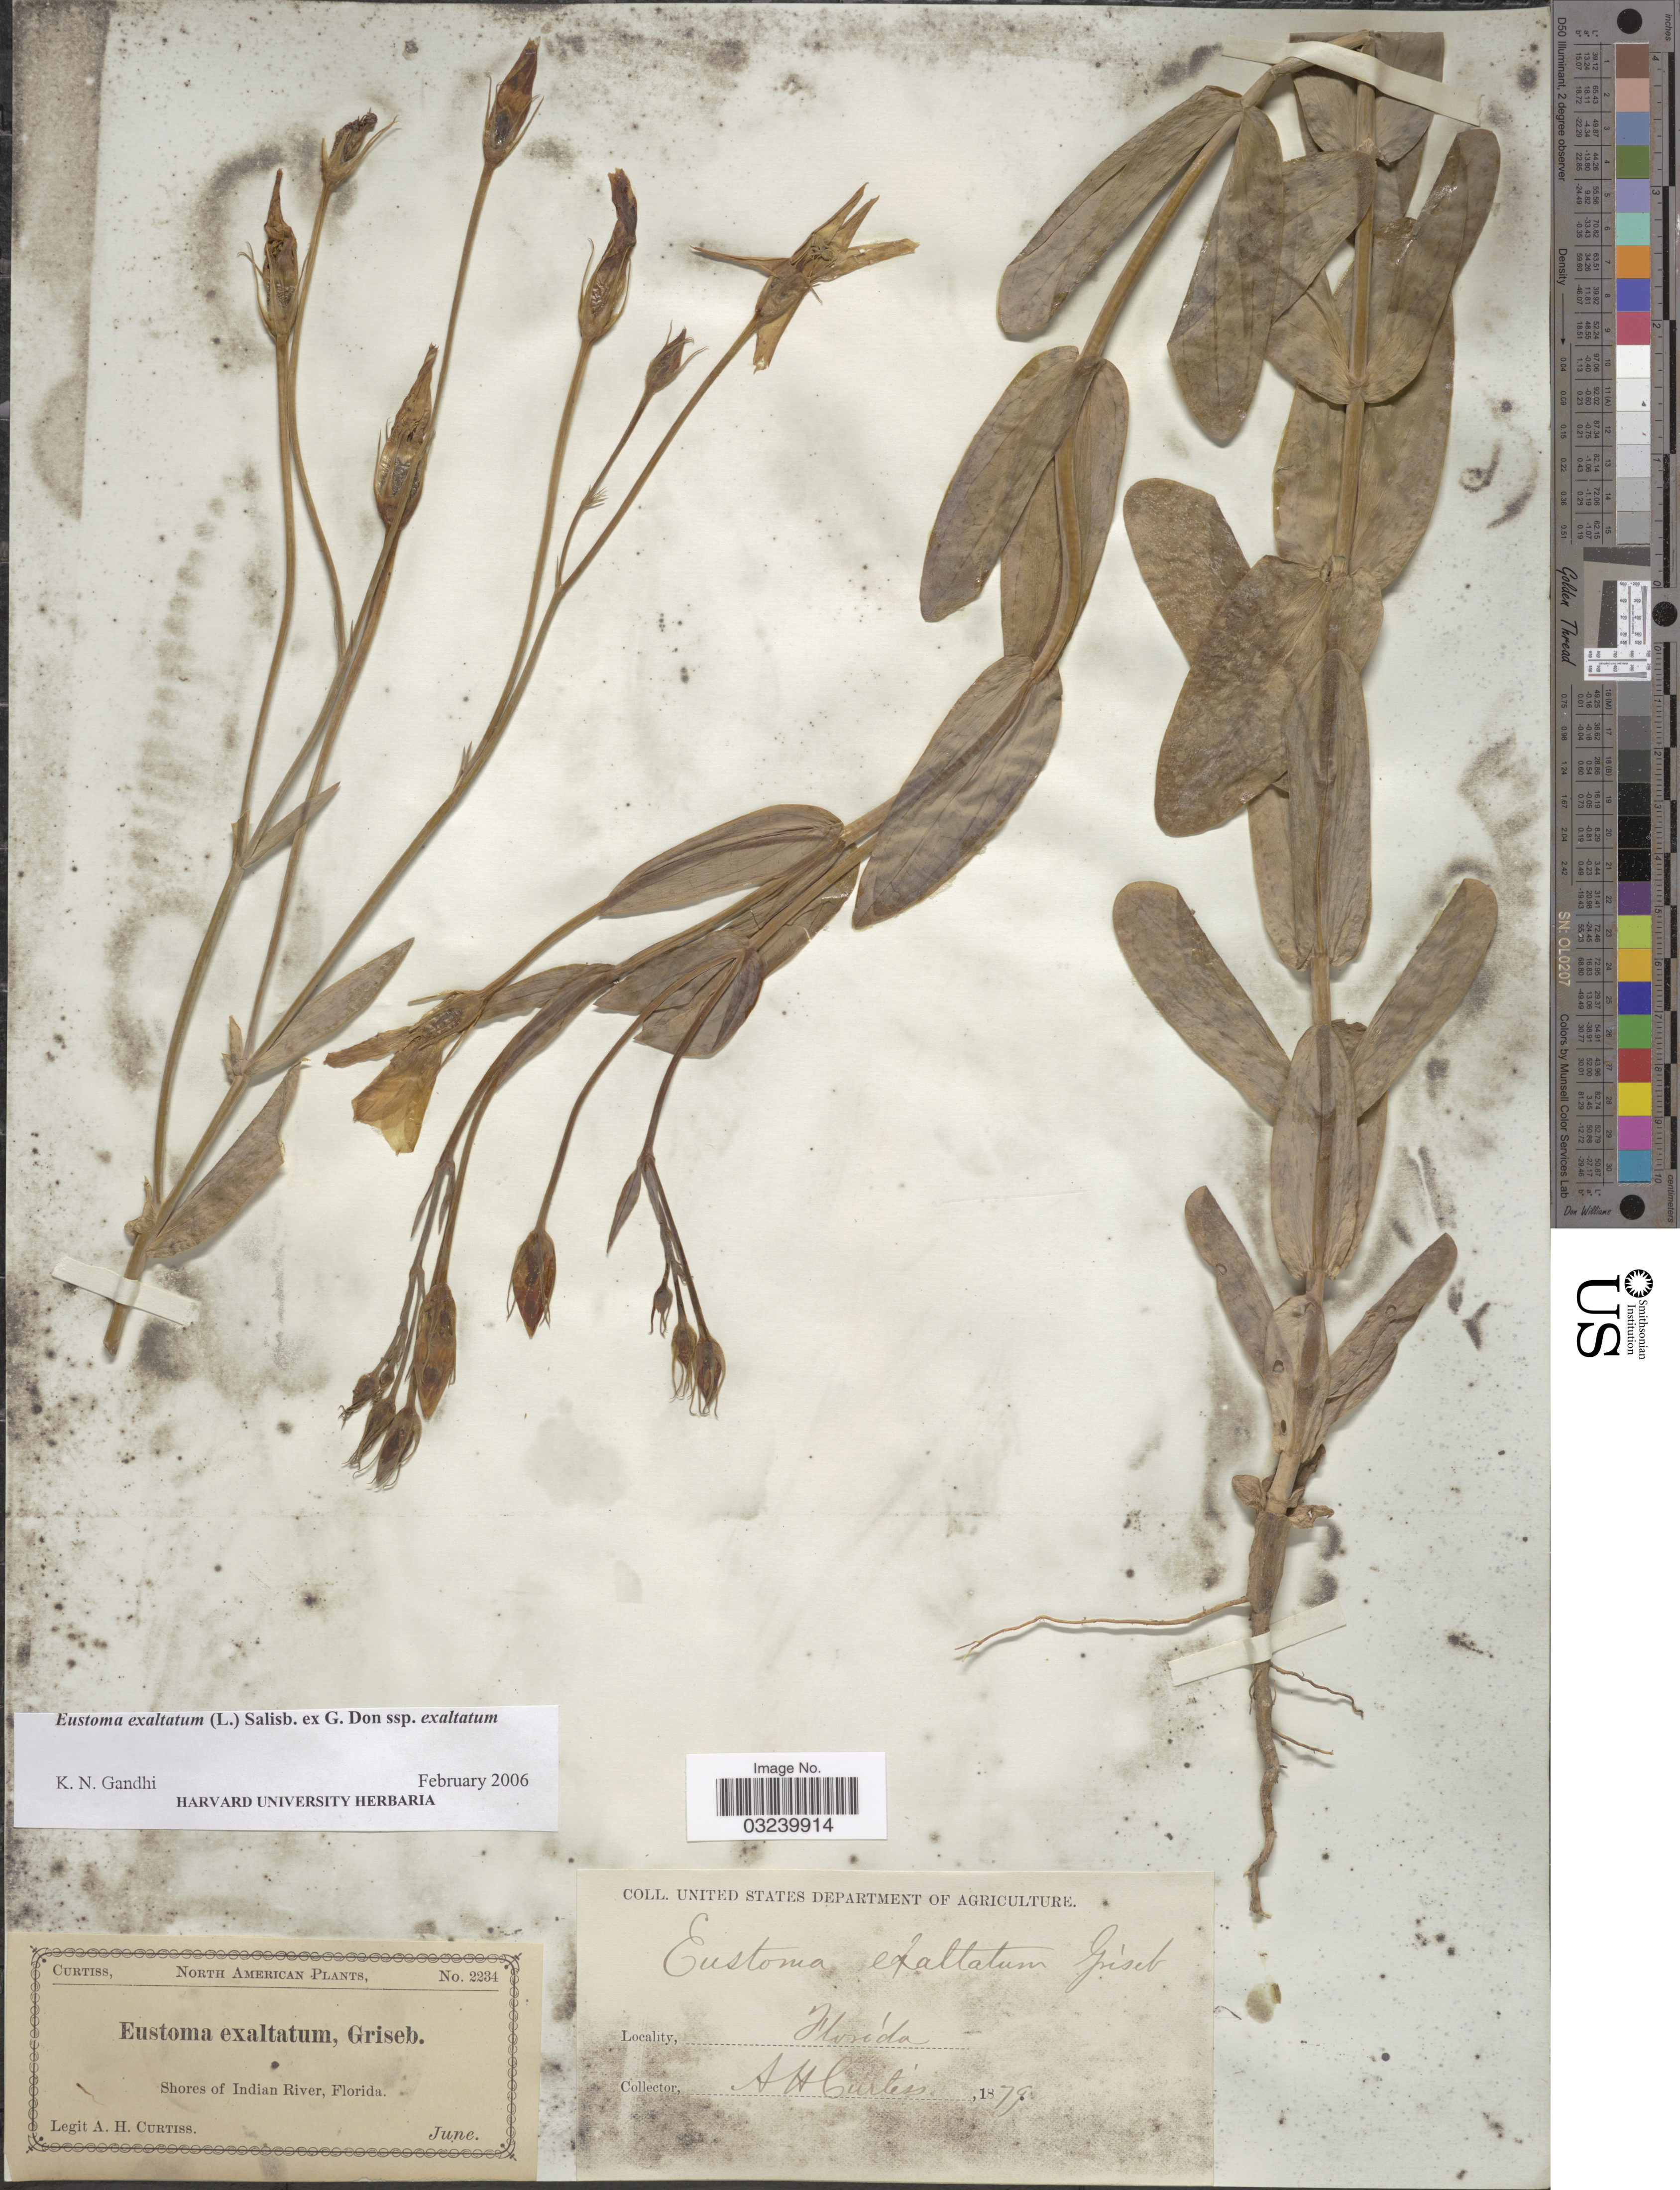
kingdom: Plantae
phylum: Tracheophyta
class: Magnoliopsida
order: Gentianales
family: Gentianaceae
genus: Eustoma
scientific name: Eustoma exaltatum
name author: (L.) Salisb. ex Don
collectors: A. H. Curtiss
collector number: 2234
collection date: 1879-06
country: United States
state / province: Florida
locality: Shores of Indian River, Florida.